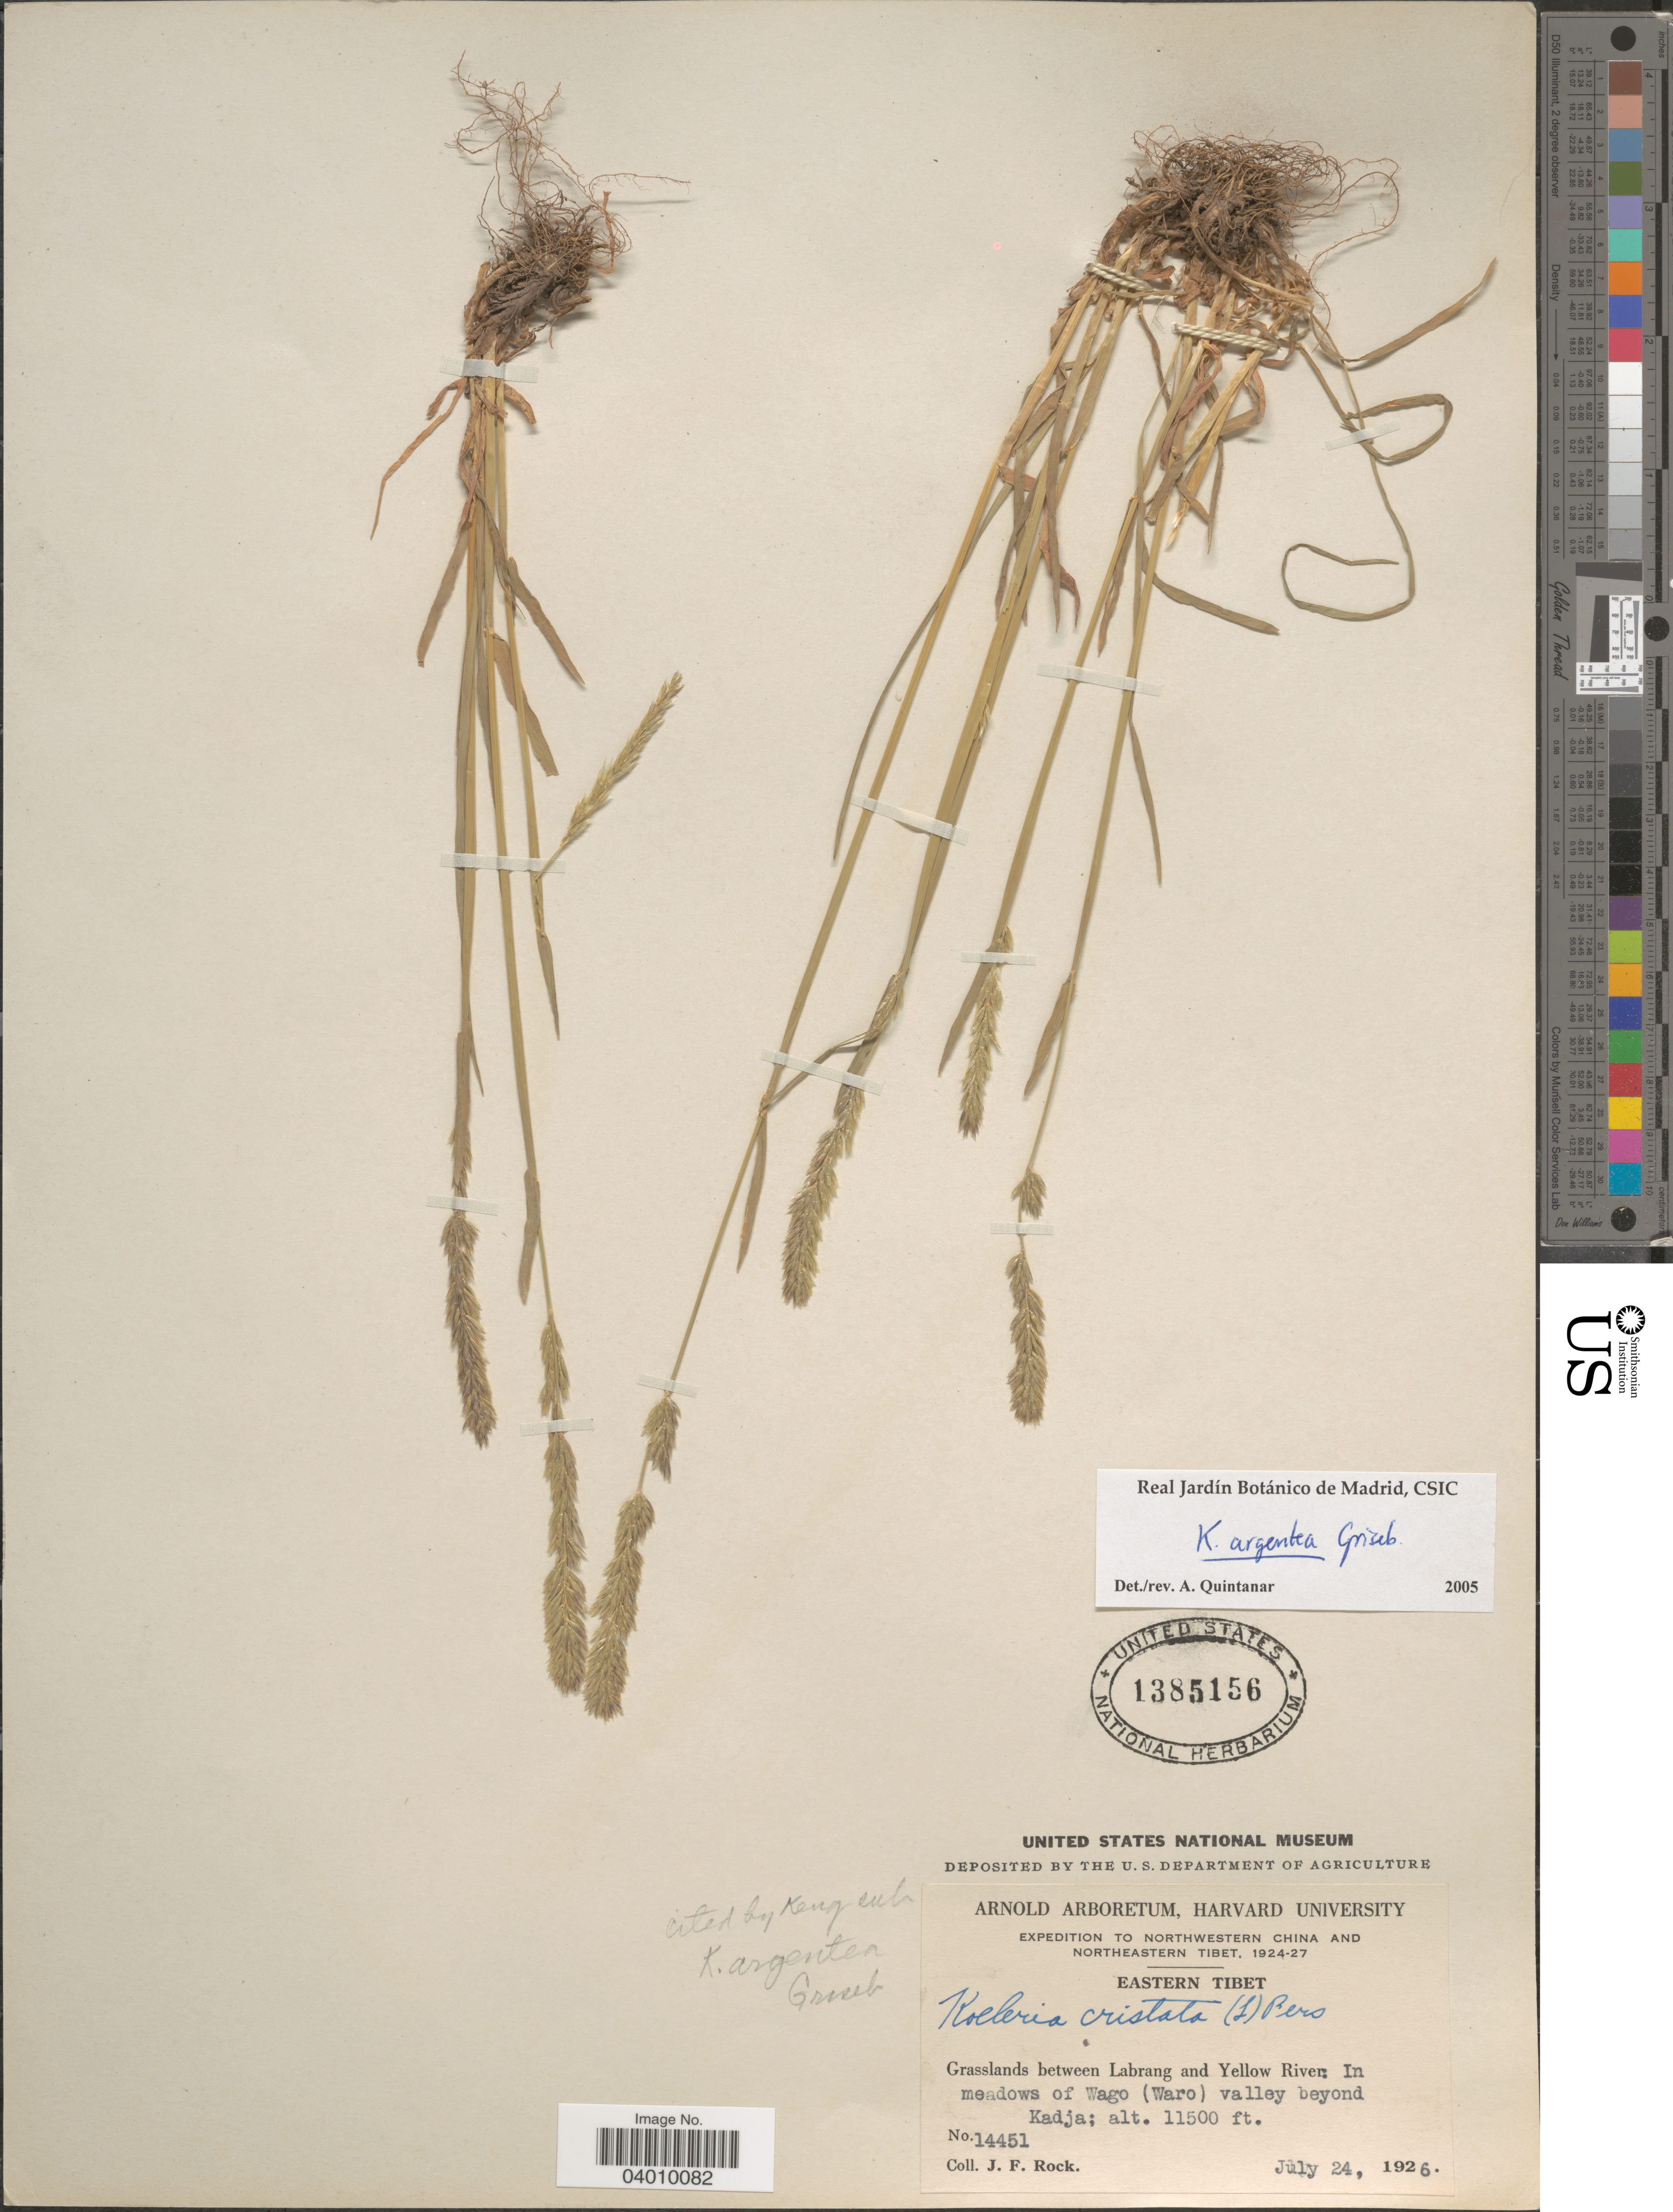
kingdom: Plantae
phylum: Tracheophyta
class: Liliopsida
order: Poales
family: Poaceae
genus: Koeleria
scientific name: Koeleria argentea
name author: Griseb.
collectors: J. Rock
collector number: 14451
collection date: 1926-07-24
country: China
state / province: Xizang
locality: Northwestern China and Northeastern Tibet. Eastern Tibet. Grasslands between Labrang and Yellow River: In meadows of Wago (Waro) valley beyond Kadja.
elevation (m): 3505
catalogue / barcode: US 1385156